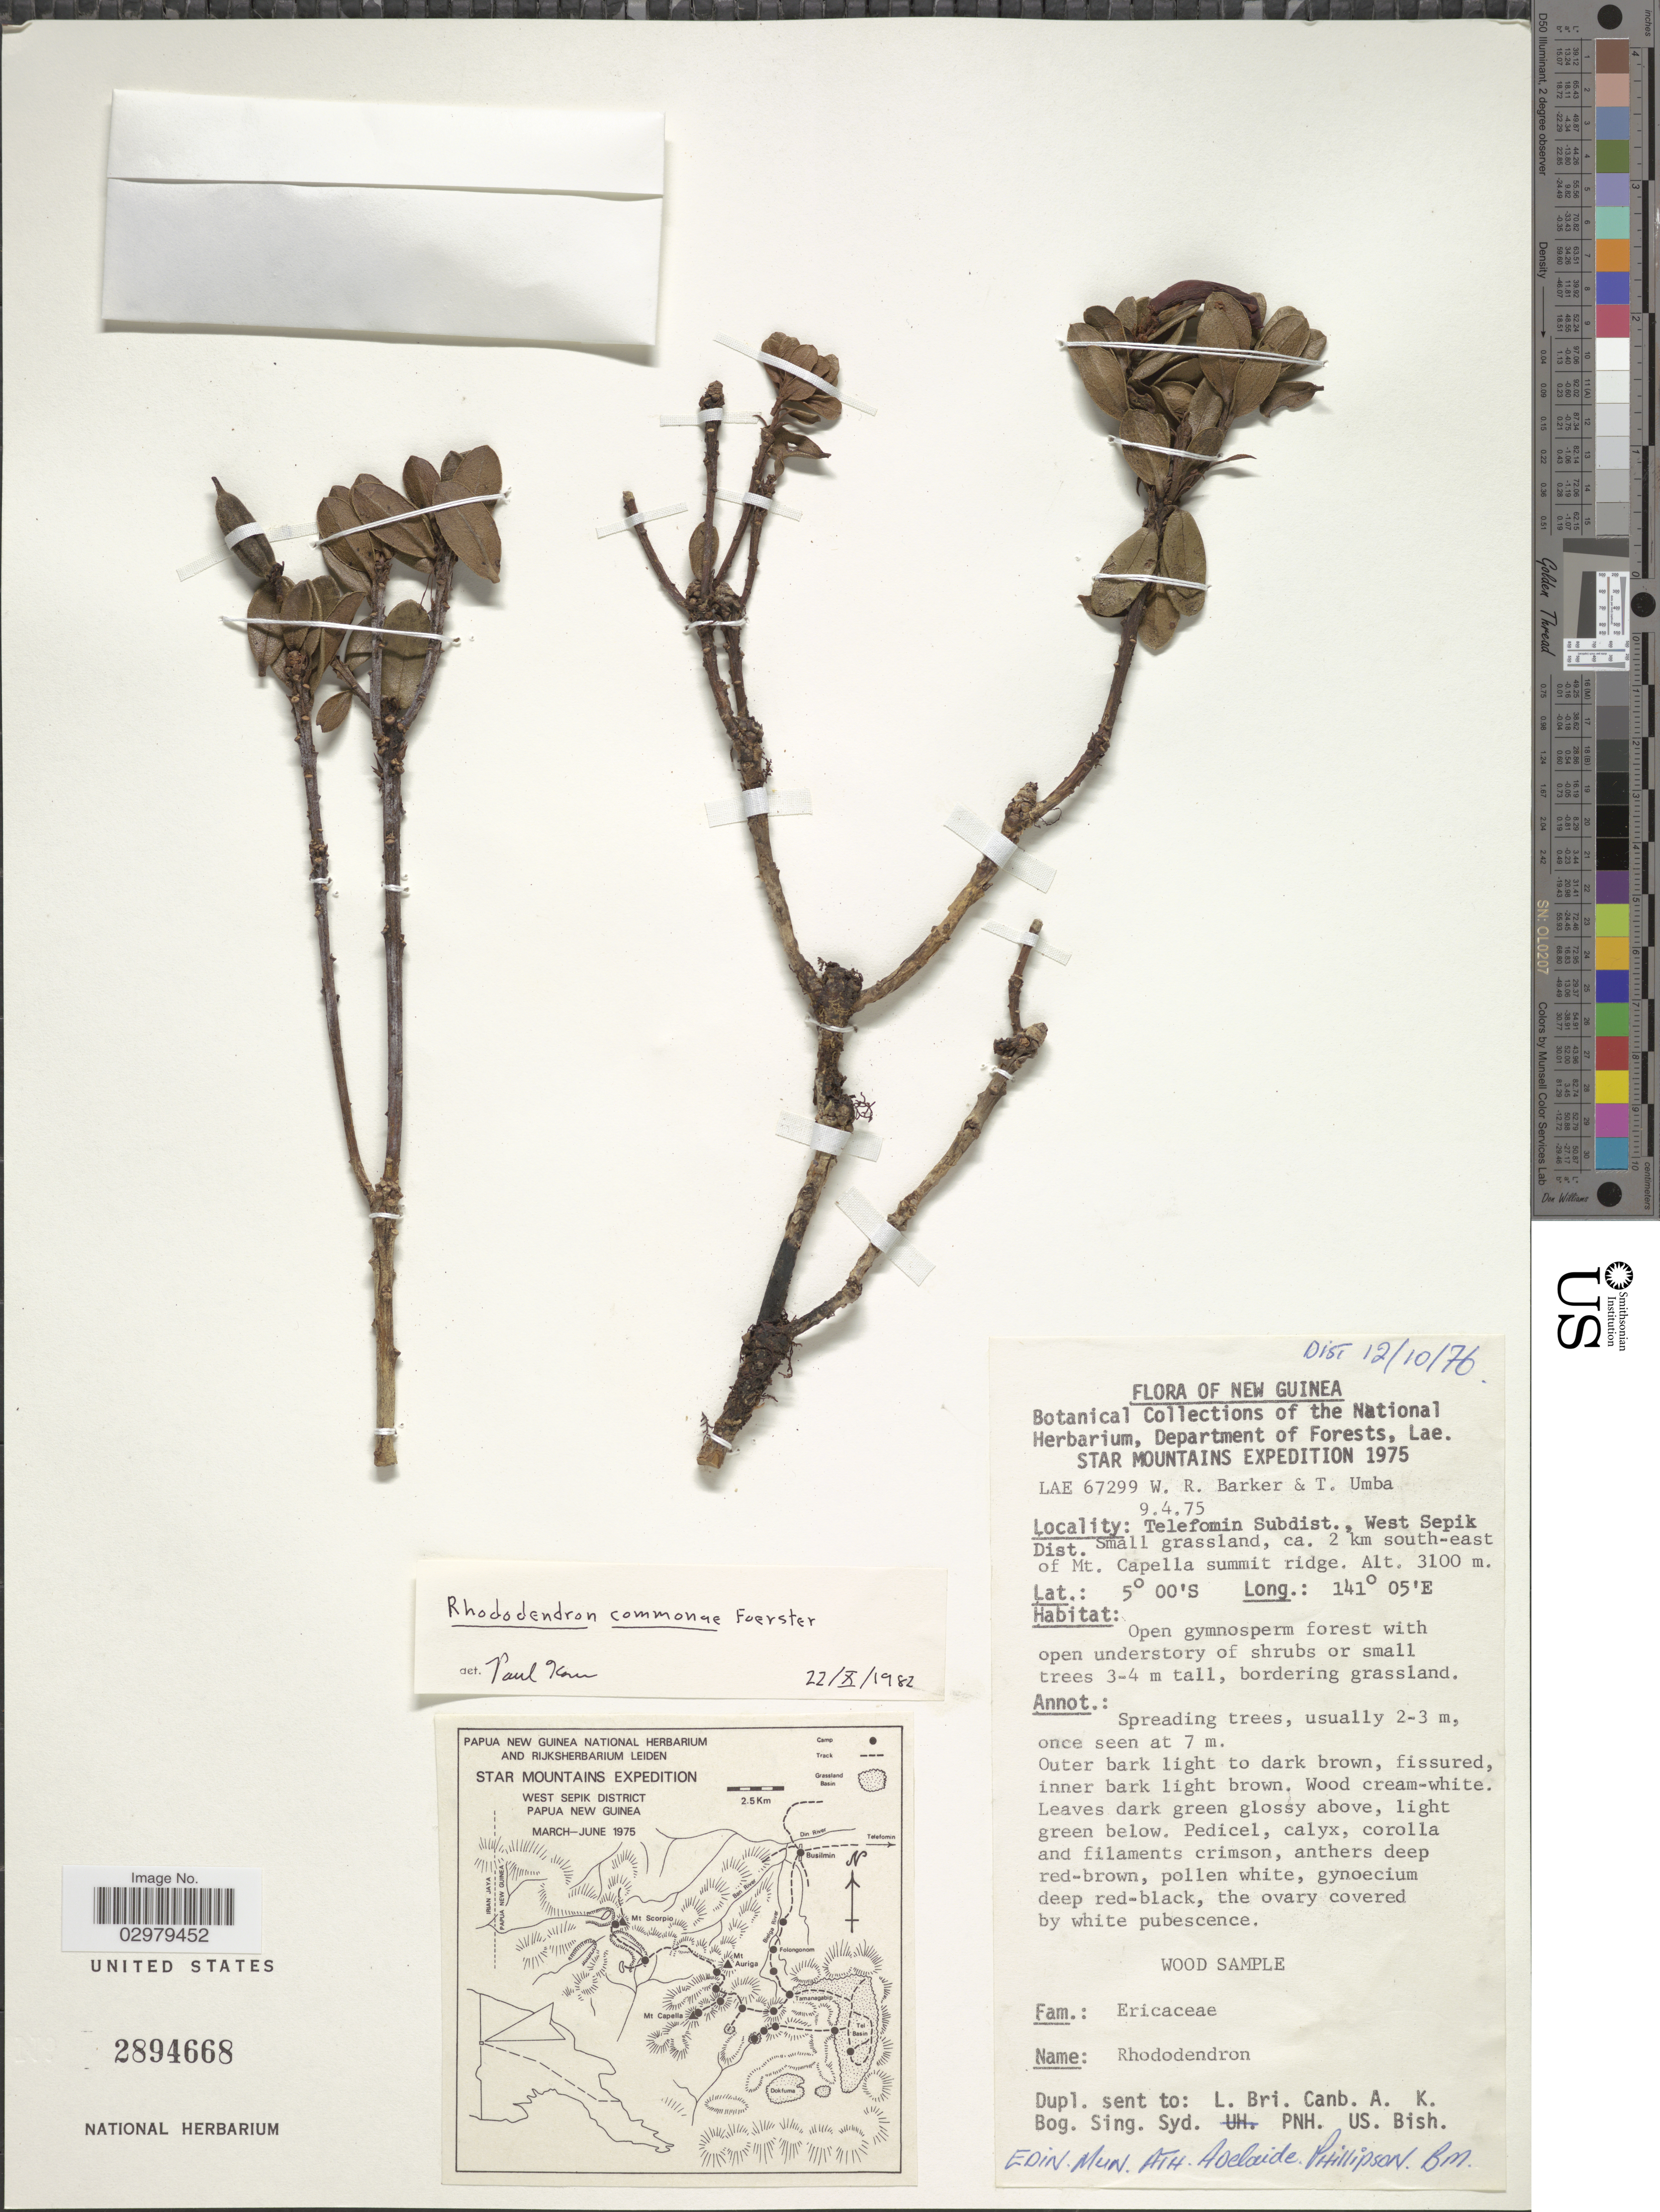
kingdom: Plantae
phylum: Tracheophyta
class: Magnoliopsida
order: Ericales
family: Ericaceae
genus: Rhododendron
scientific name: Rhododendron commonae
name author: F. Först.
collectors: W. R. Barker & T. Umba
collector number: LAE 67299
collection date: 1975-04-09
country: Papua New Guinea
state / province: Sandaun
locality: New Guinea. Telefomin Subdist., West Sepik Dist. Small grassland, ca. 2 km south-east of Mt. Capella summit ridge.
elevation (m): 3100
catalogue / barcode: US 2894668